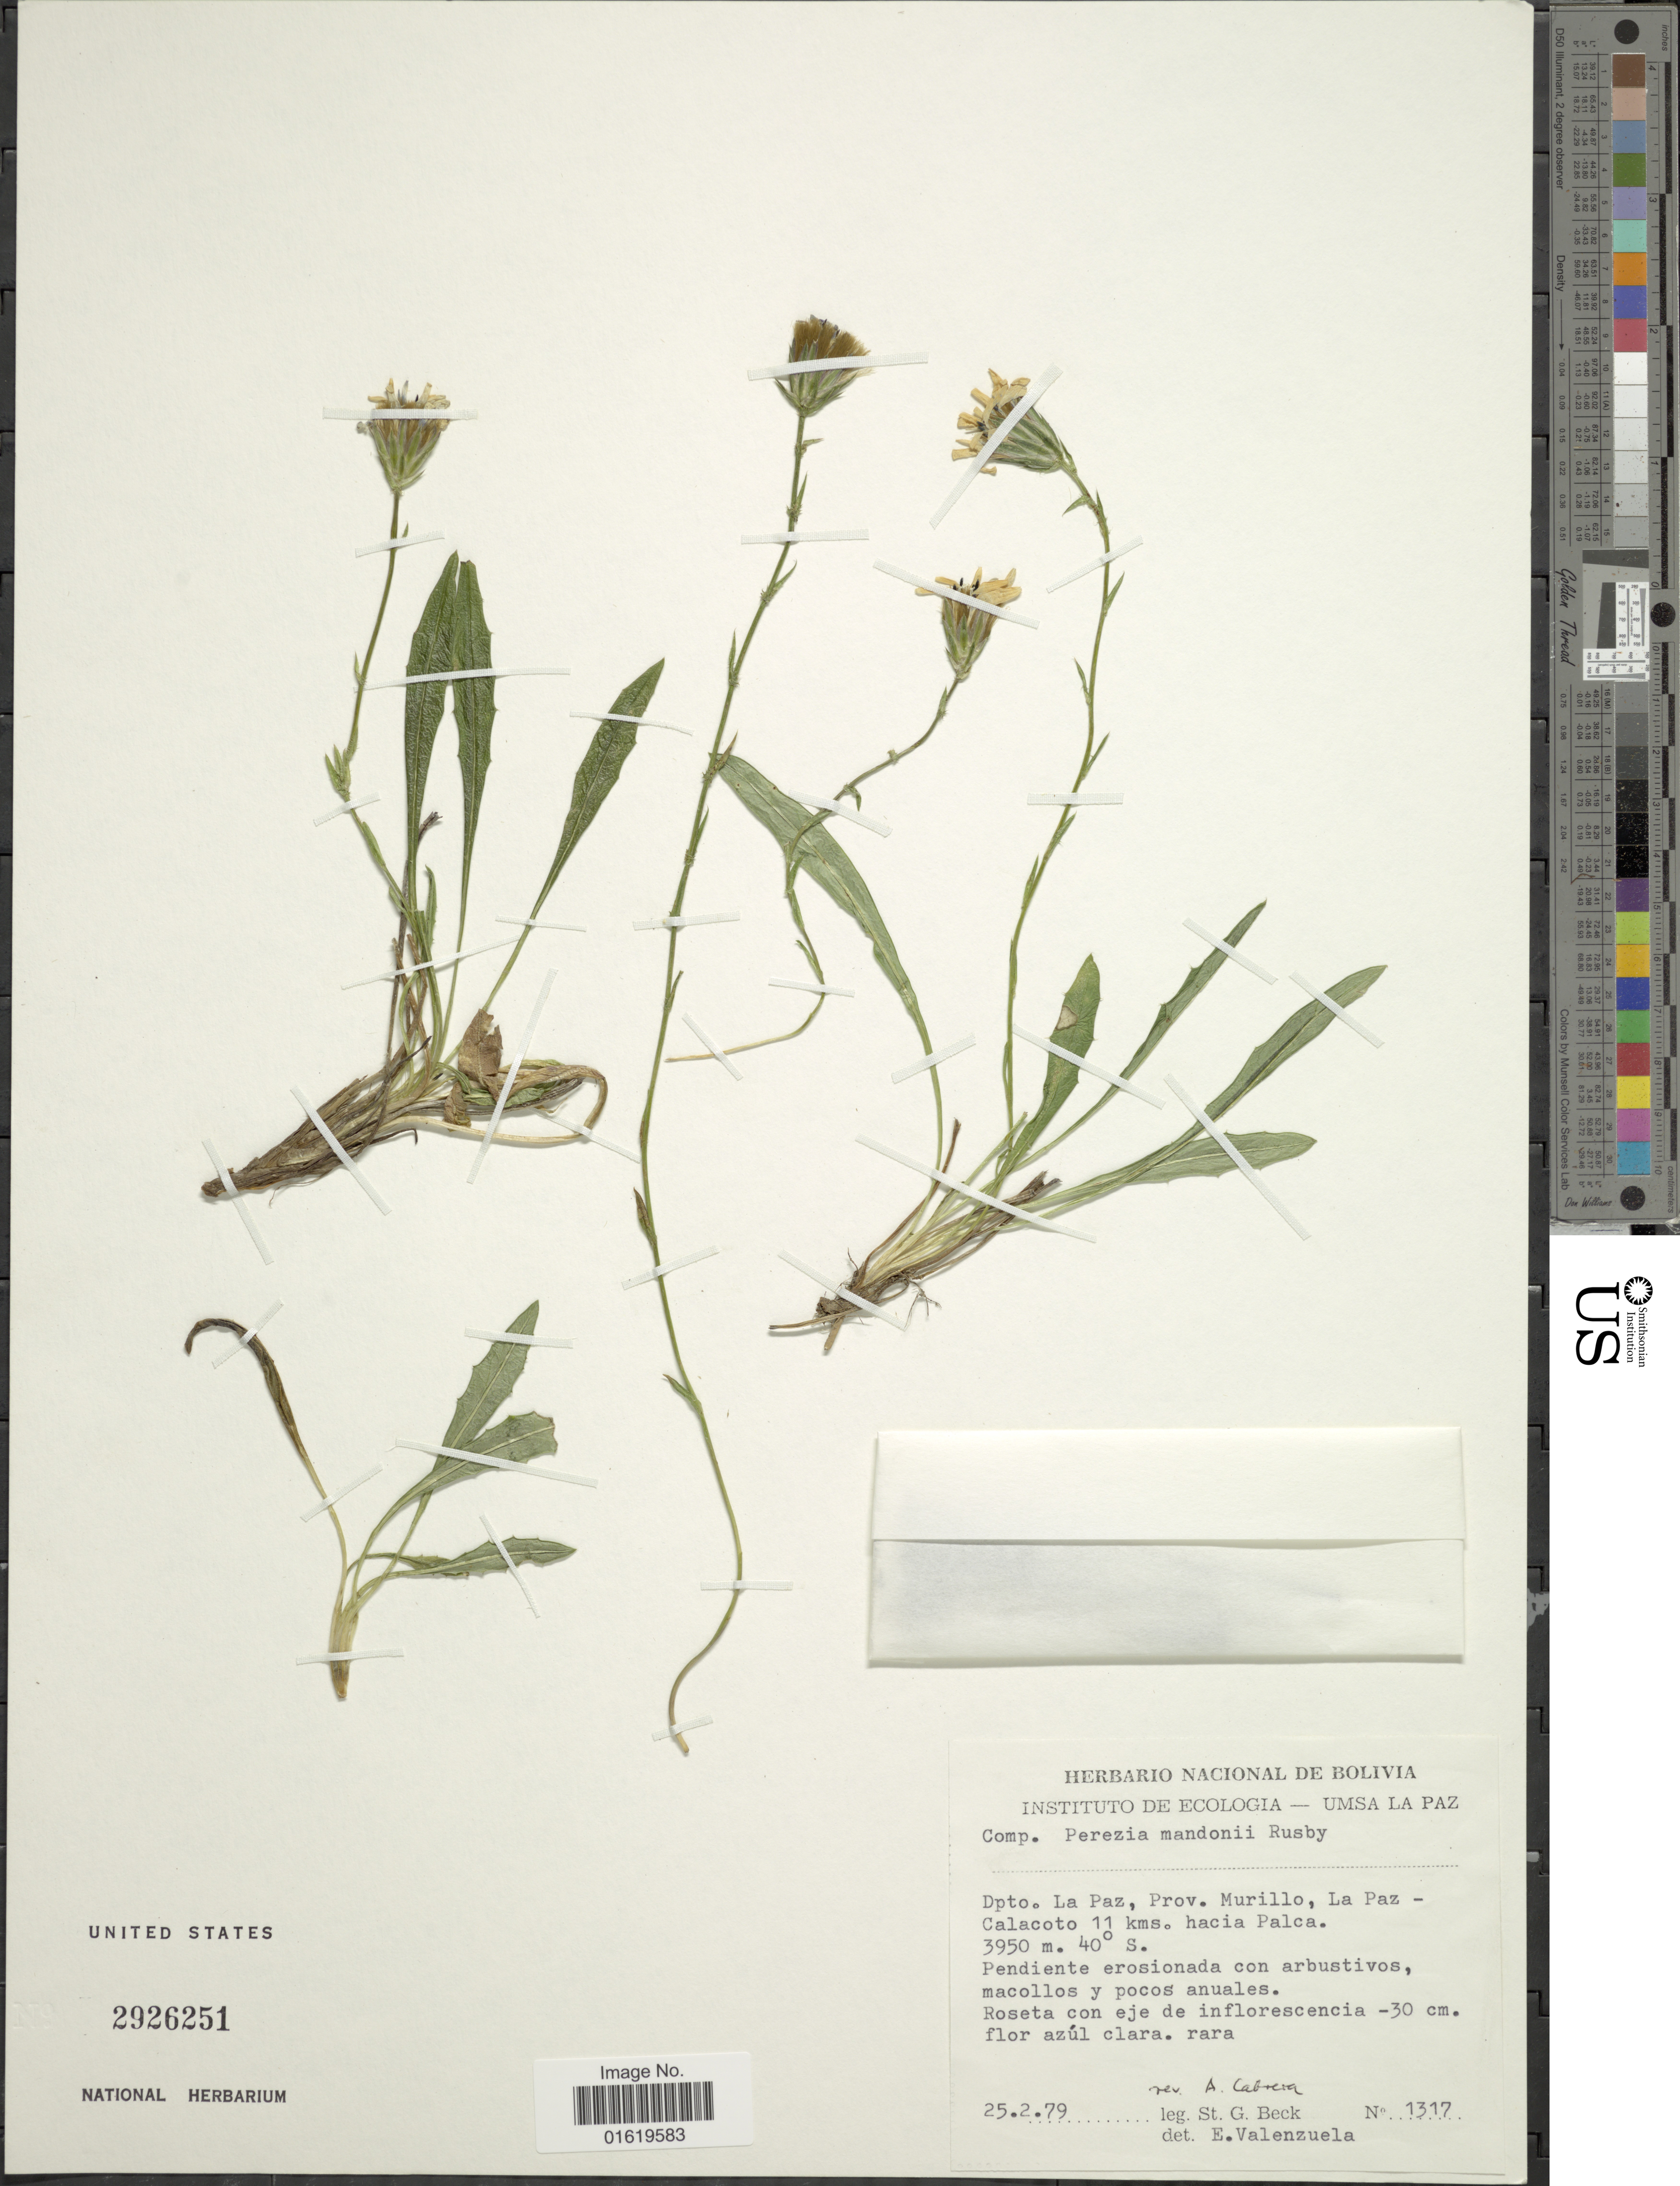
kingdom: Plantae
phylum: Tracheophyta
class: Magnoliopsida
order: Asterales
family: Asteraceae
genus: Perezia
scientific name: Perezia mandonii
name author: Rusby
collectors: A. Cabrera & S. G. Beck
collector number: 1317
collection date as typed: Transcribed d/m/y: 25/2/79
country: Bolivia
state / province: La Paz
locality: Dpto. La Paz, Prov. Murillo, La Paz - Calacoto 11 kms. hacia Palca.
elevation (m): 3950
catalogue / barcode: US 2926251